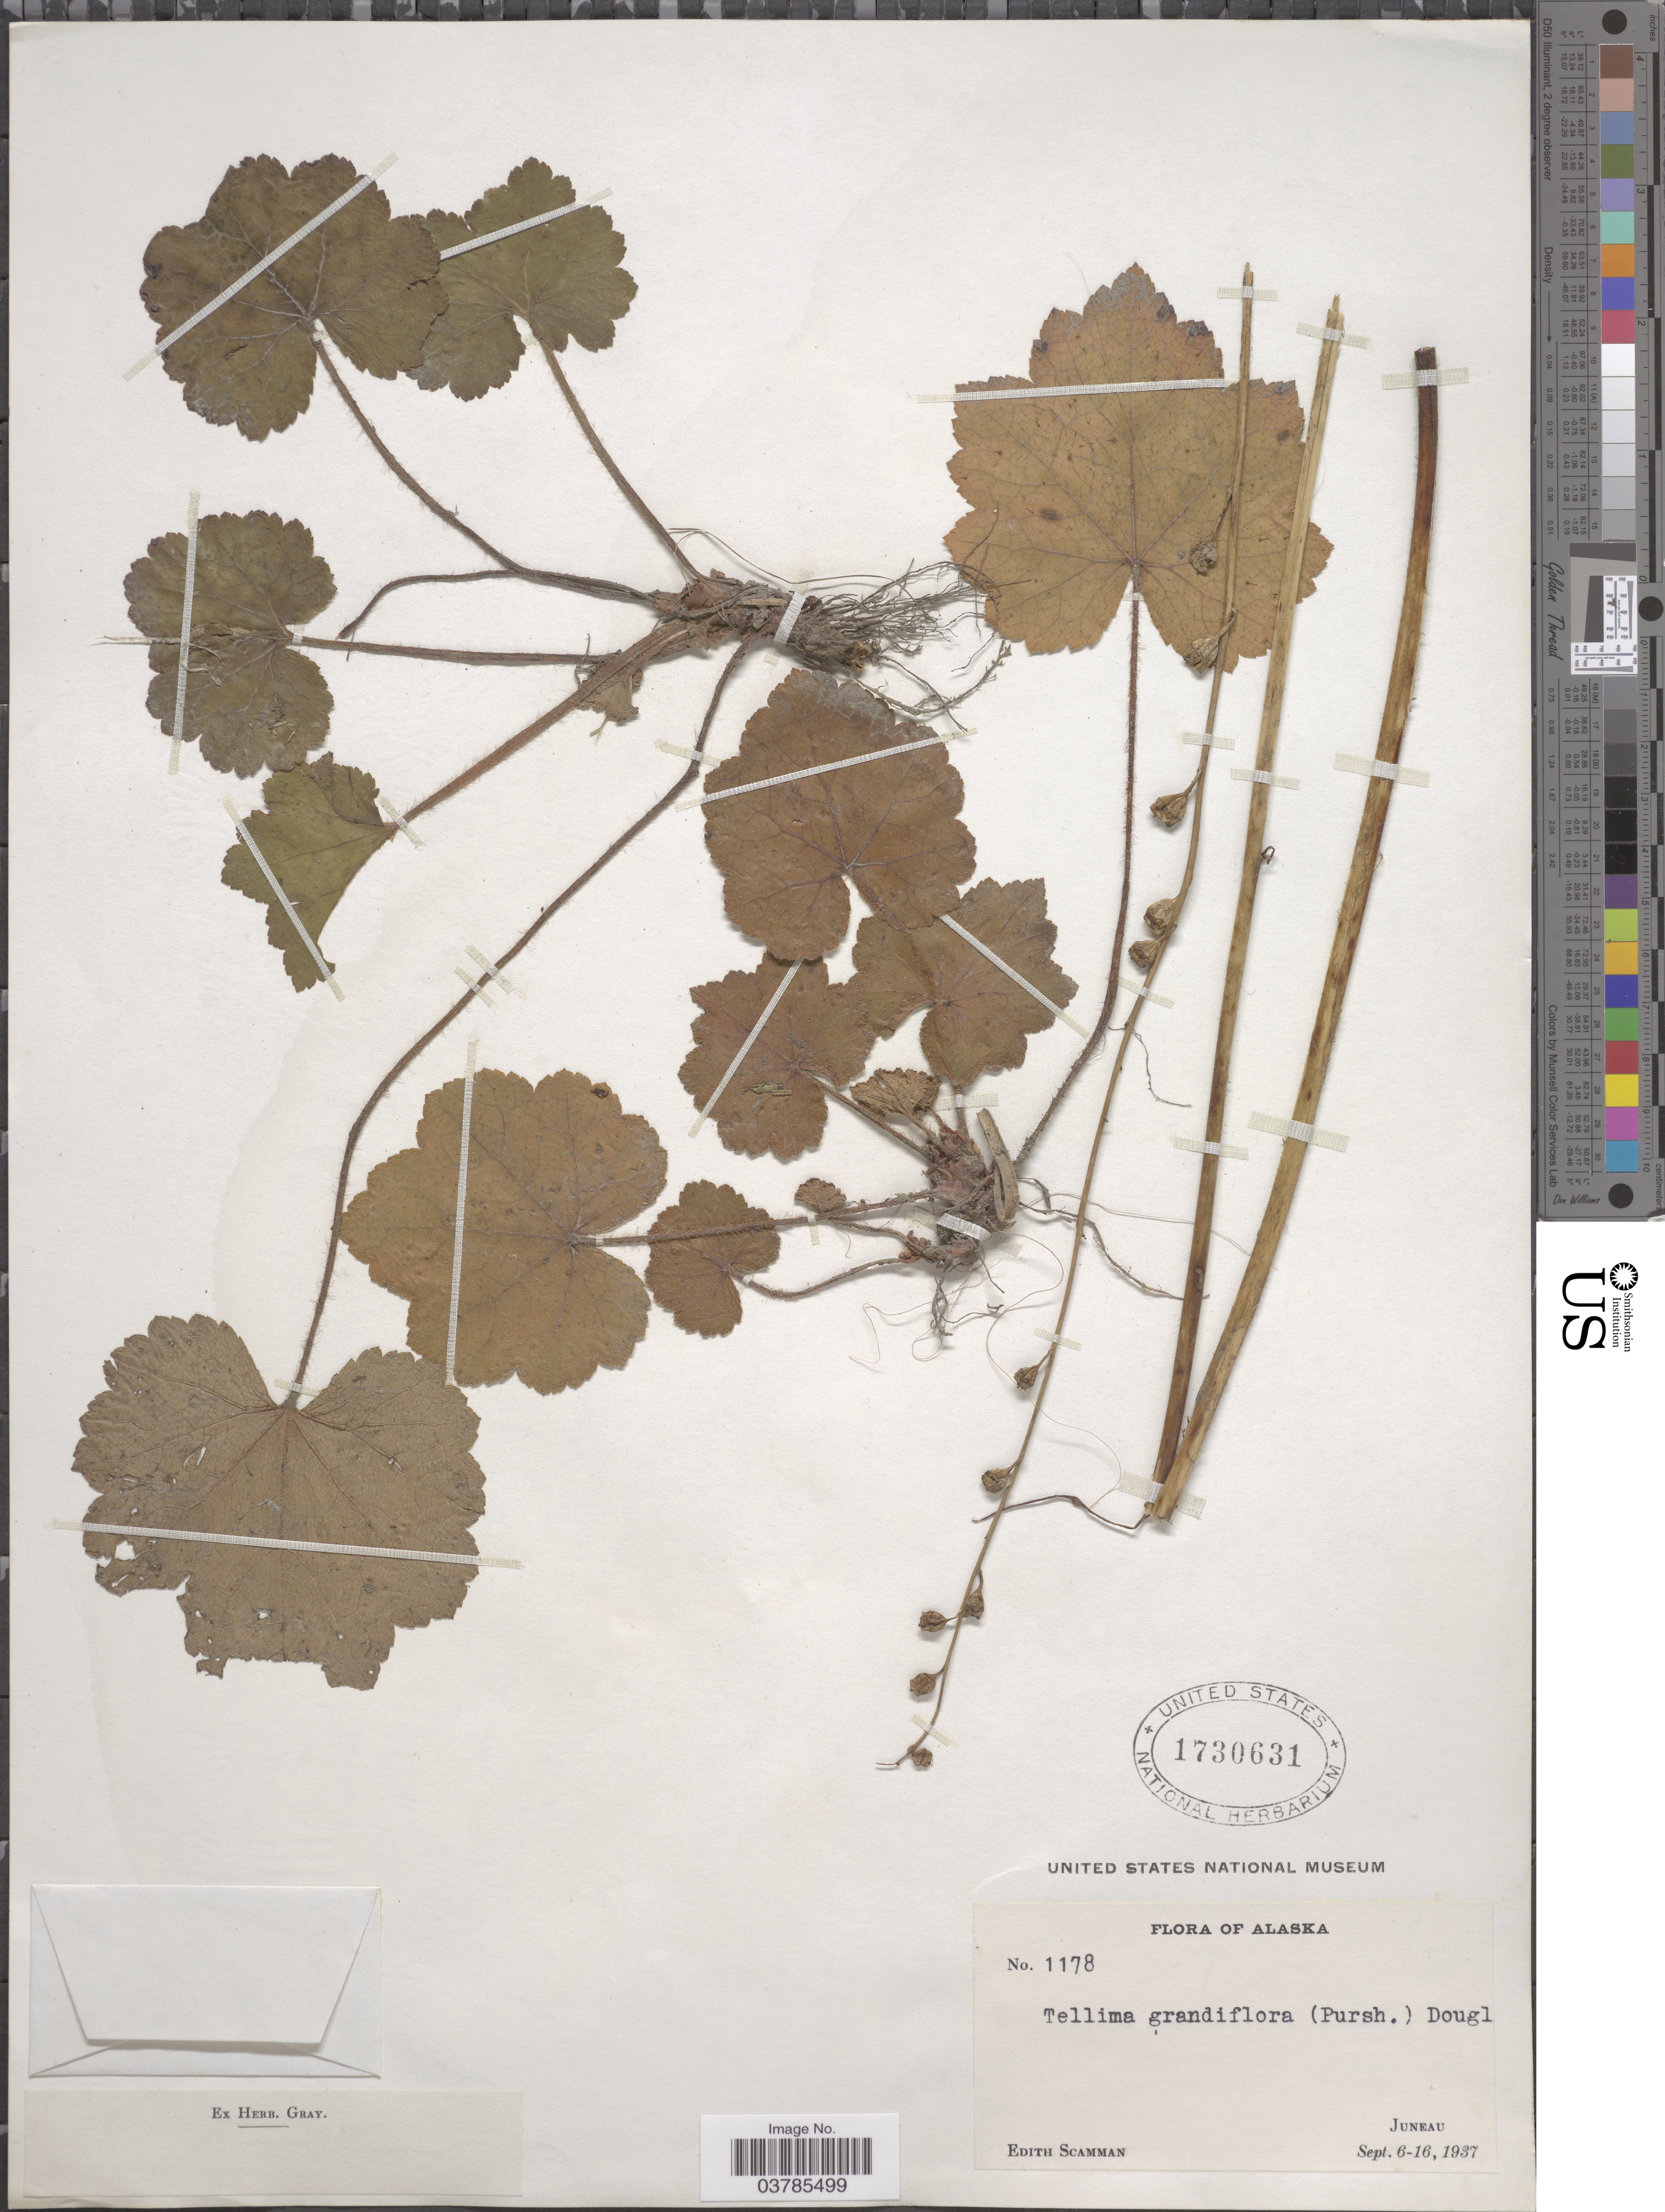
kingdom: Plantae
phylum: Tracheophyta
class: Magnoliopsida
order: Saxifragales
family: Saxifragaceae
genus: Tellima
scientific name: Tellima grandiflora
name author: (Pursh) Douglas ex Lindl.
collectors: E. Scamman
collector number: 1178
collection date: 1937-09-06/1937-09-16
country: United States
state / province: Alaska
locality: Juneau.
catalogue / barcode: US 1730631